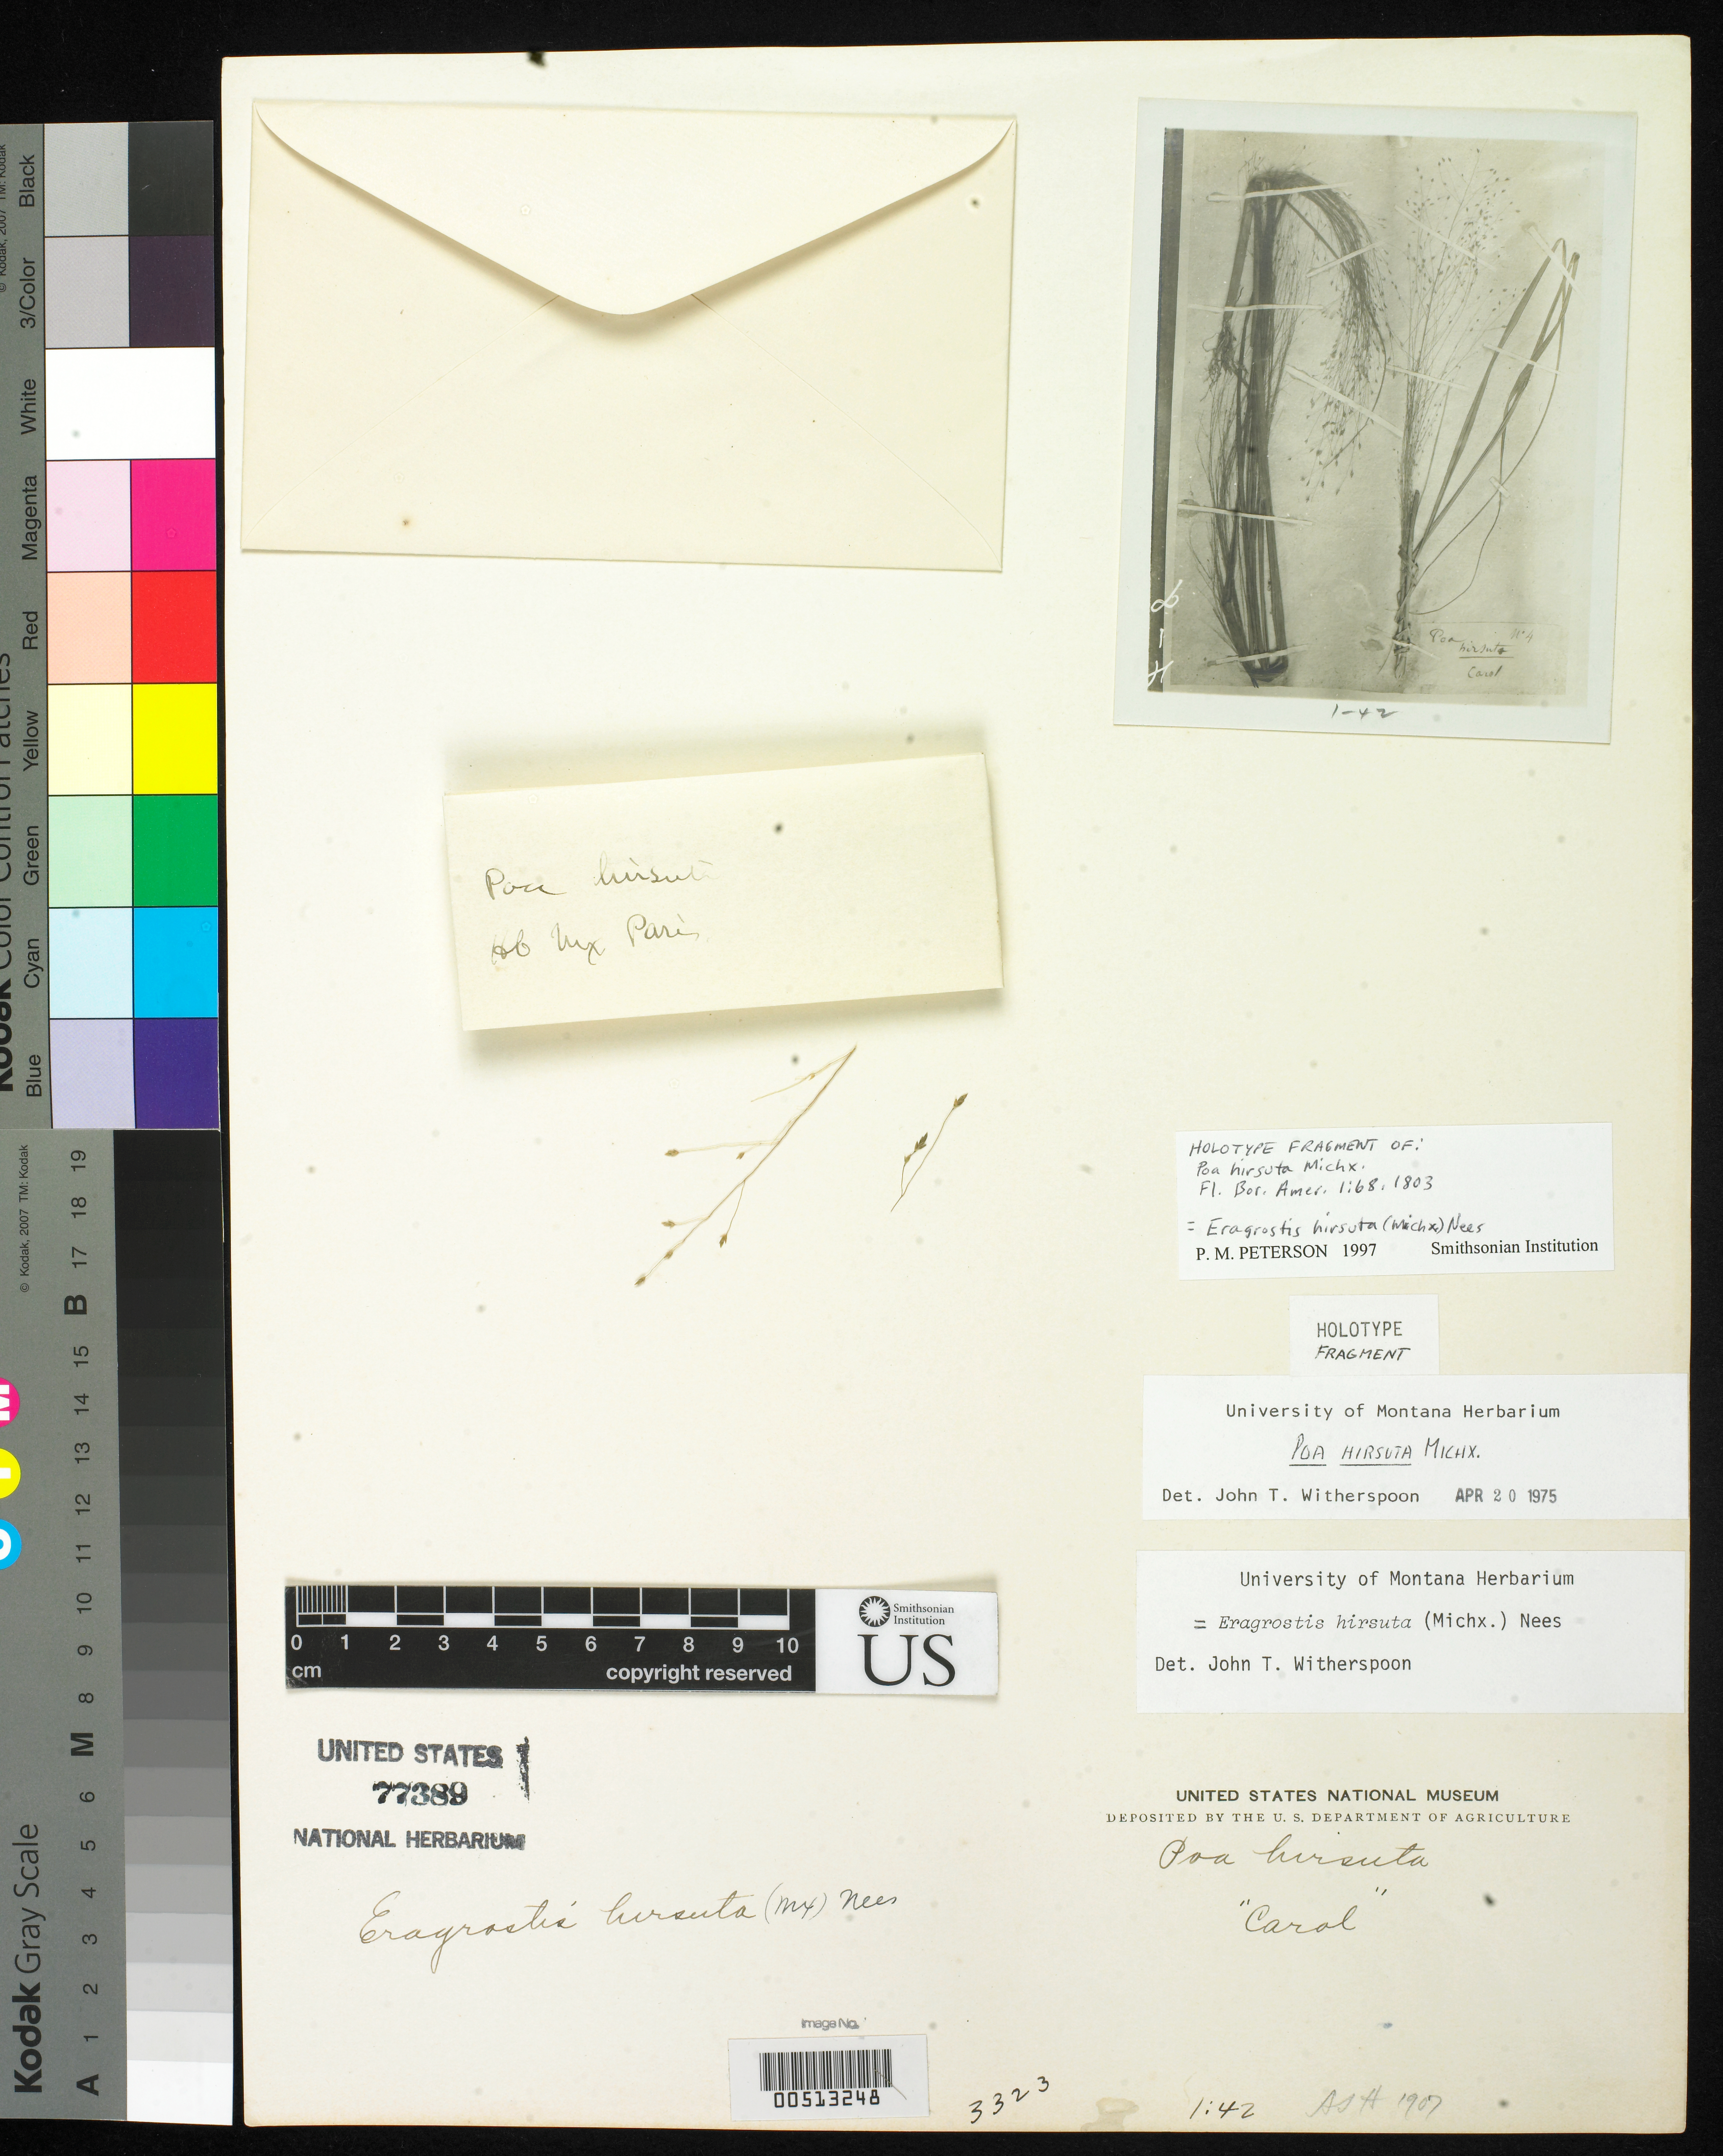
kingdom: Plantae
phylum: Tracheophyta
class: Liliopsida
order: Poales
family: Poaceae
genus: Poa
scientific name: Poa hirsuta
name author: Michx.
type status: Type Fragment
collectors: A. Michaux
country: United States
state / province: North Carolina / South Carolina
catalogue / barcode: US 77389